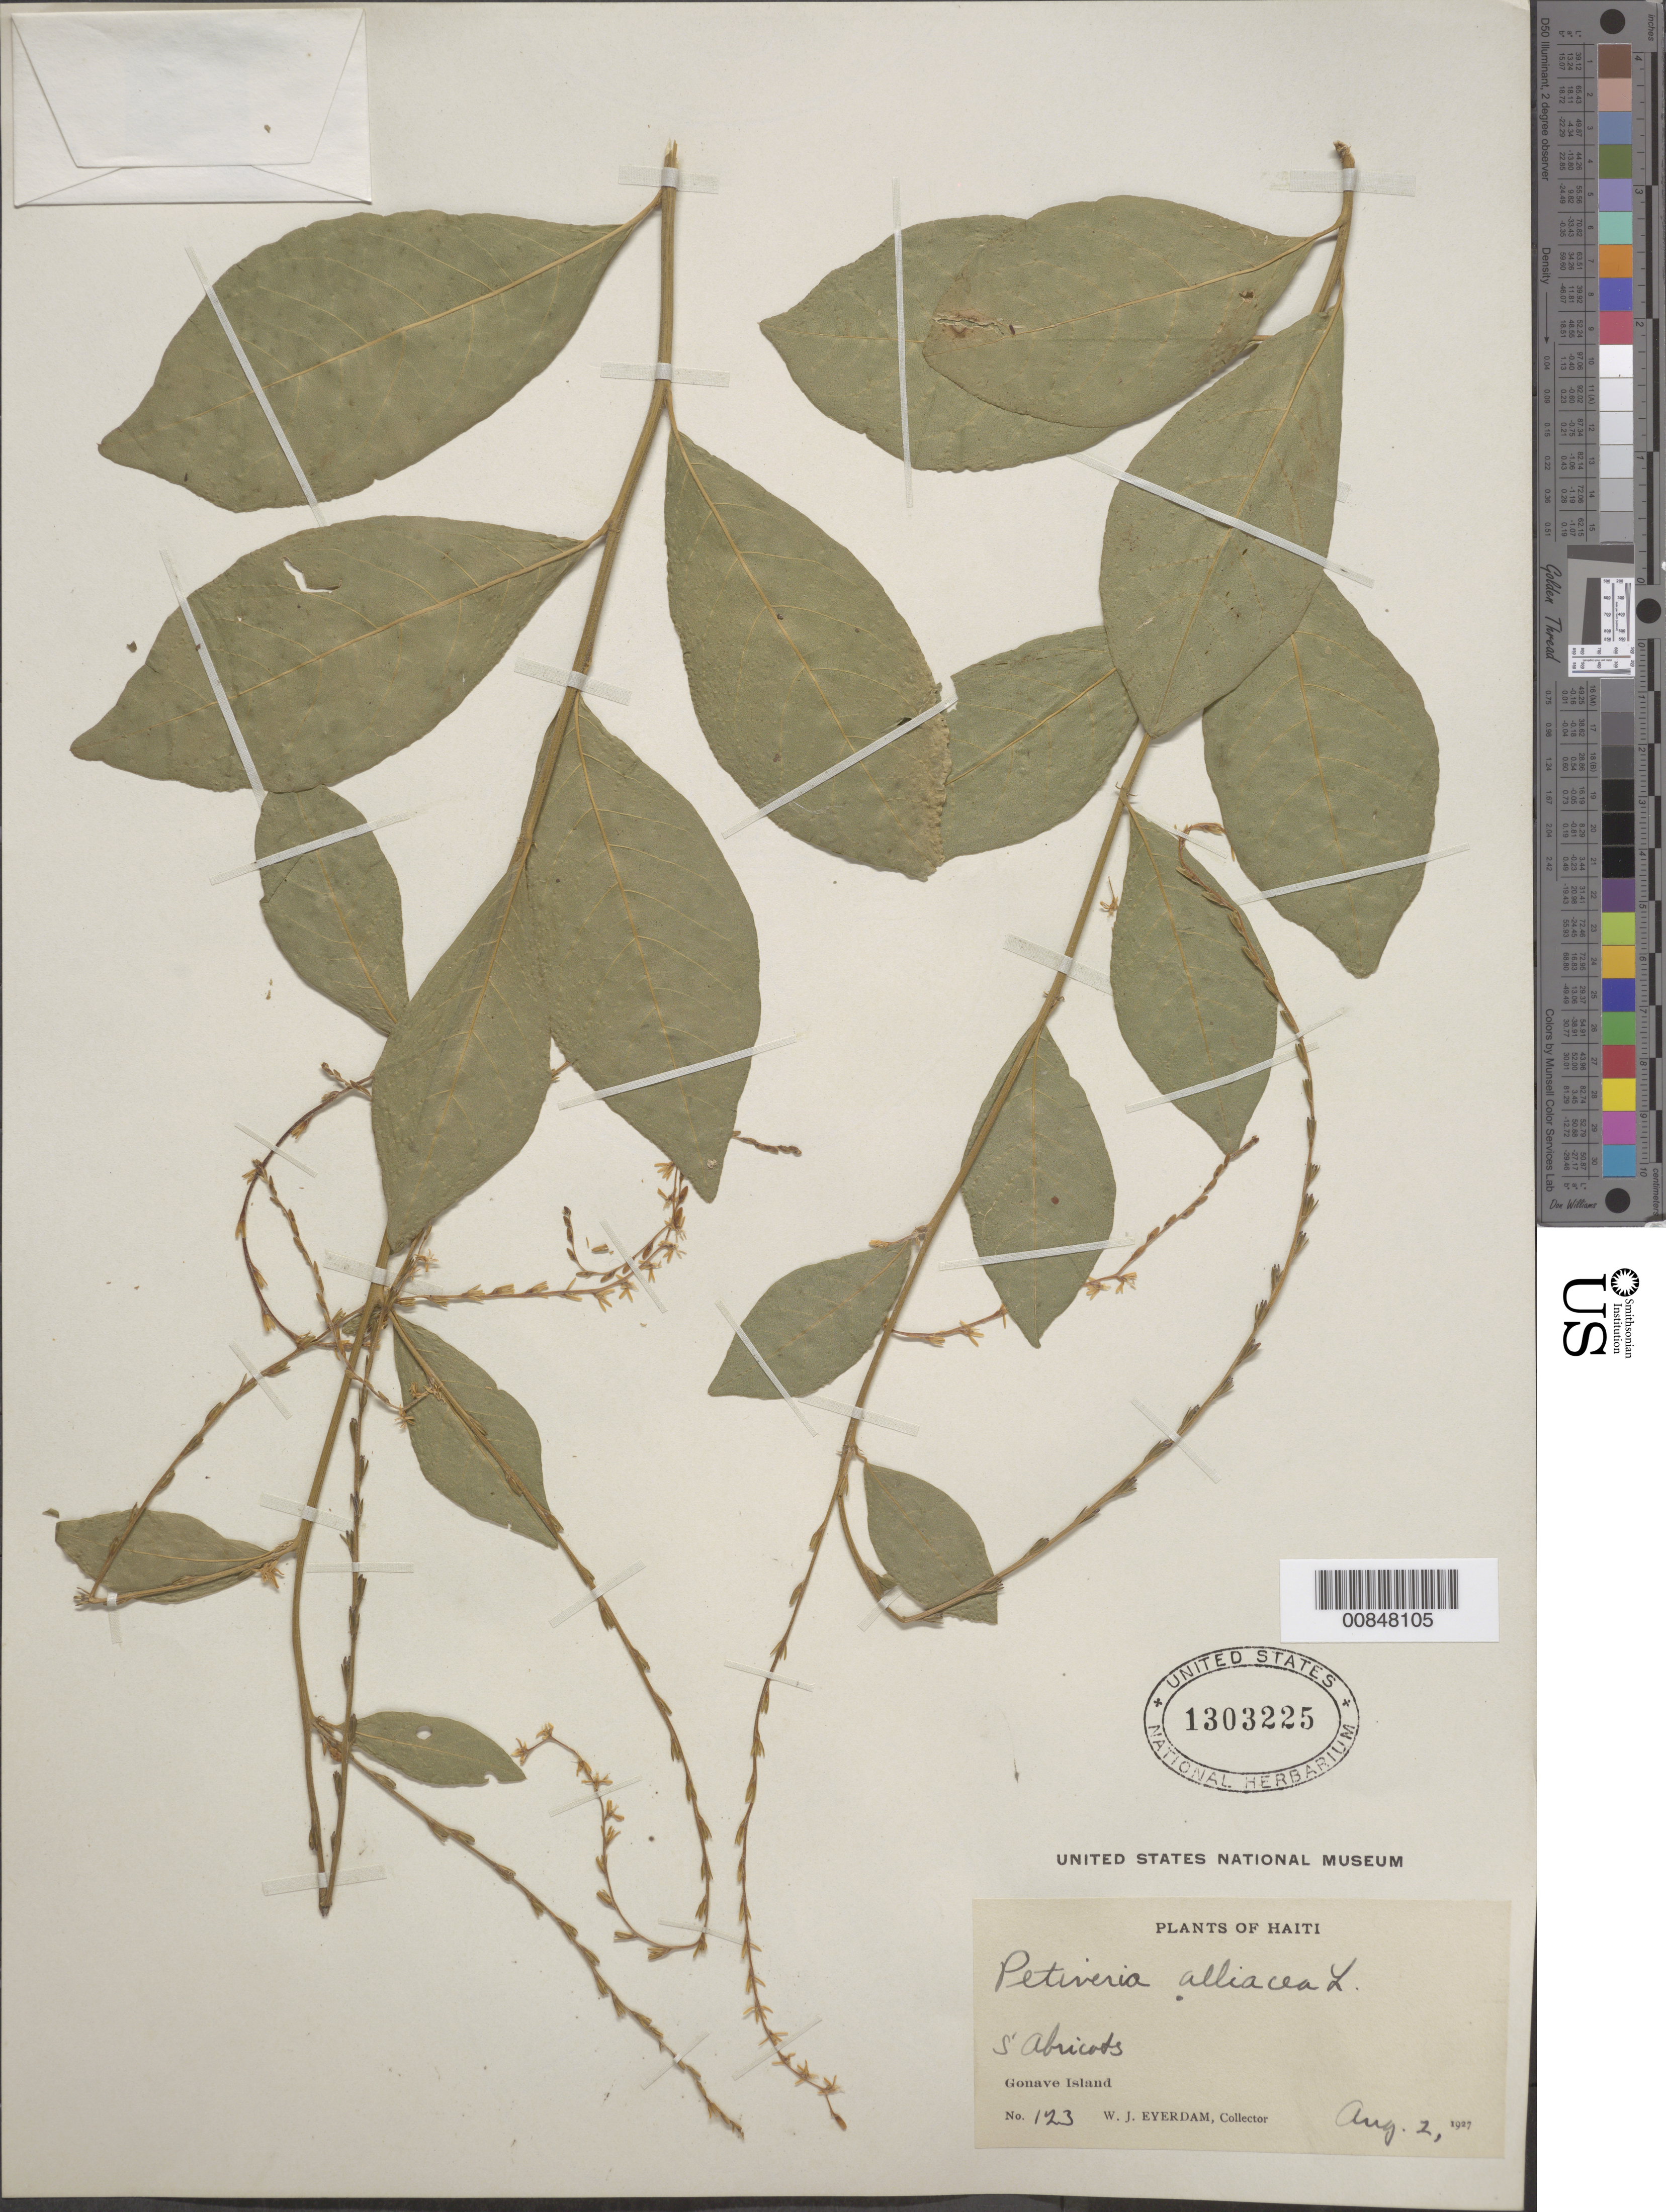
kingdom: Plantae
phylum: Tracheophyta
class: Magnoliopsida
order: Caryophyllales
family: Phytolaccaceae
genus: Petiveria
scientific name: Petiveria alliacea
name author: L.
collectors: W. J. Eyerdam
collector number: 123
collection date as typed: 02 Aug 1927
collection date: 1927-08-02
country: Haiti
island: Gonave I.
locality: Gonave Island. S. Abricots.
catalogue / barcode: US 1303225